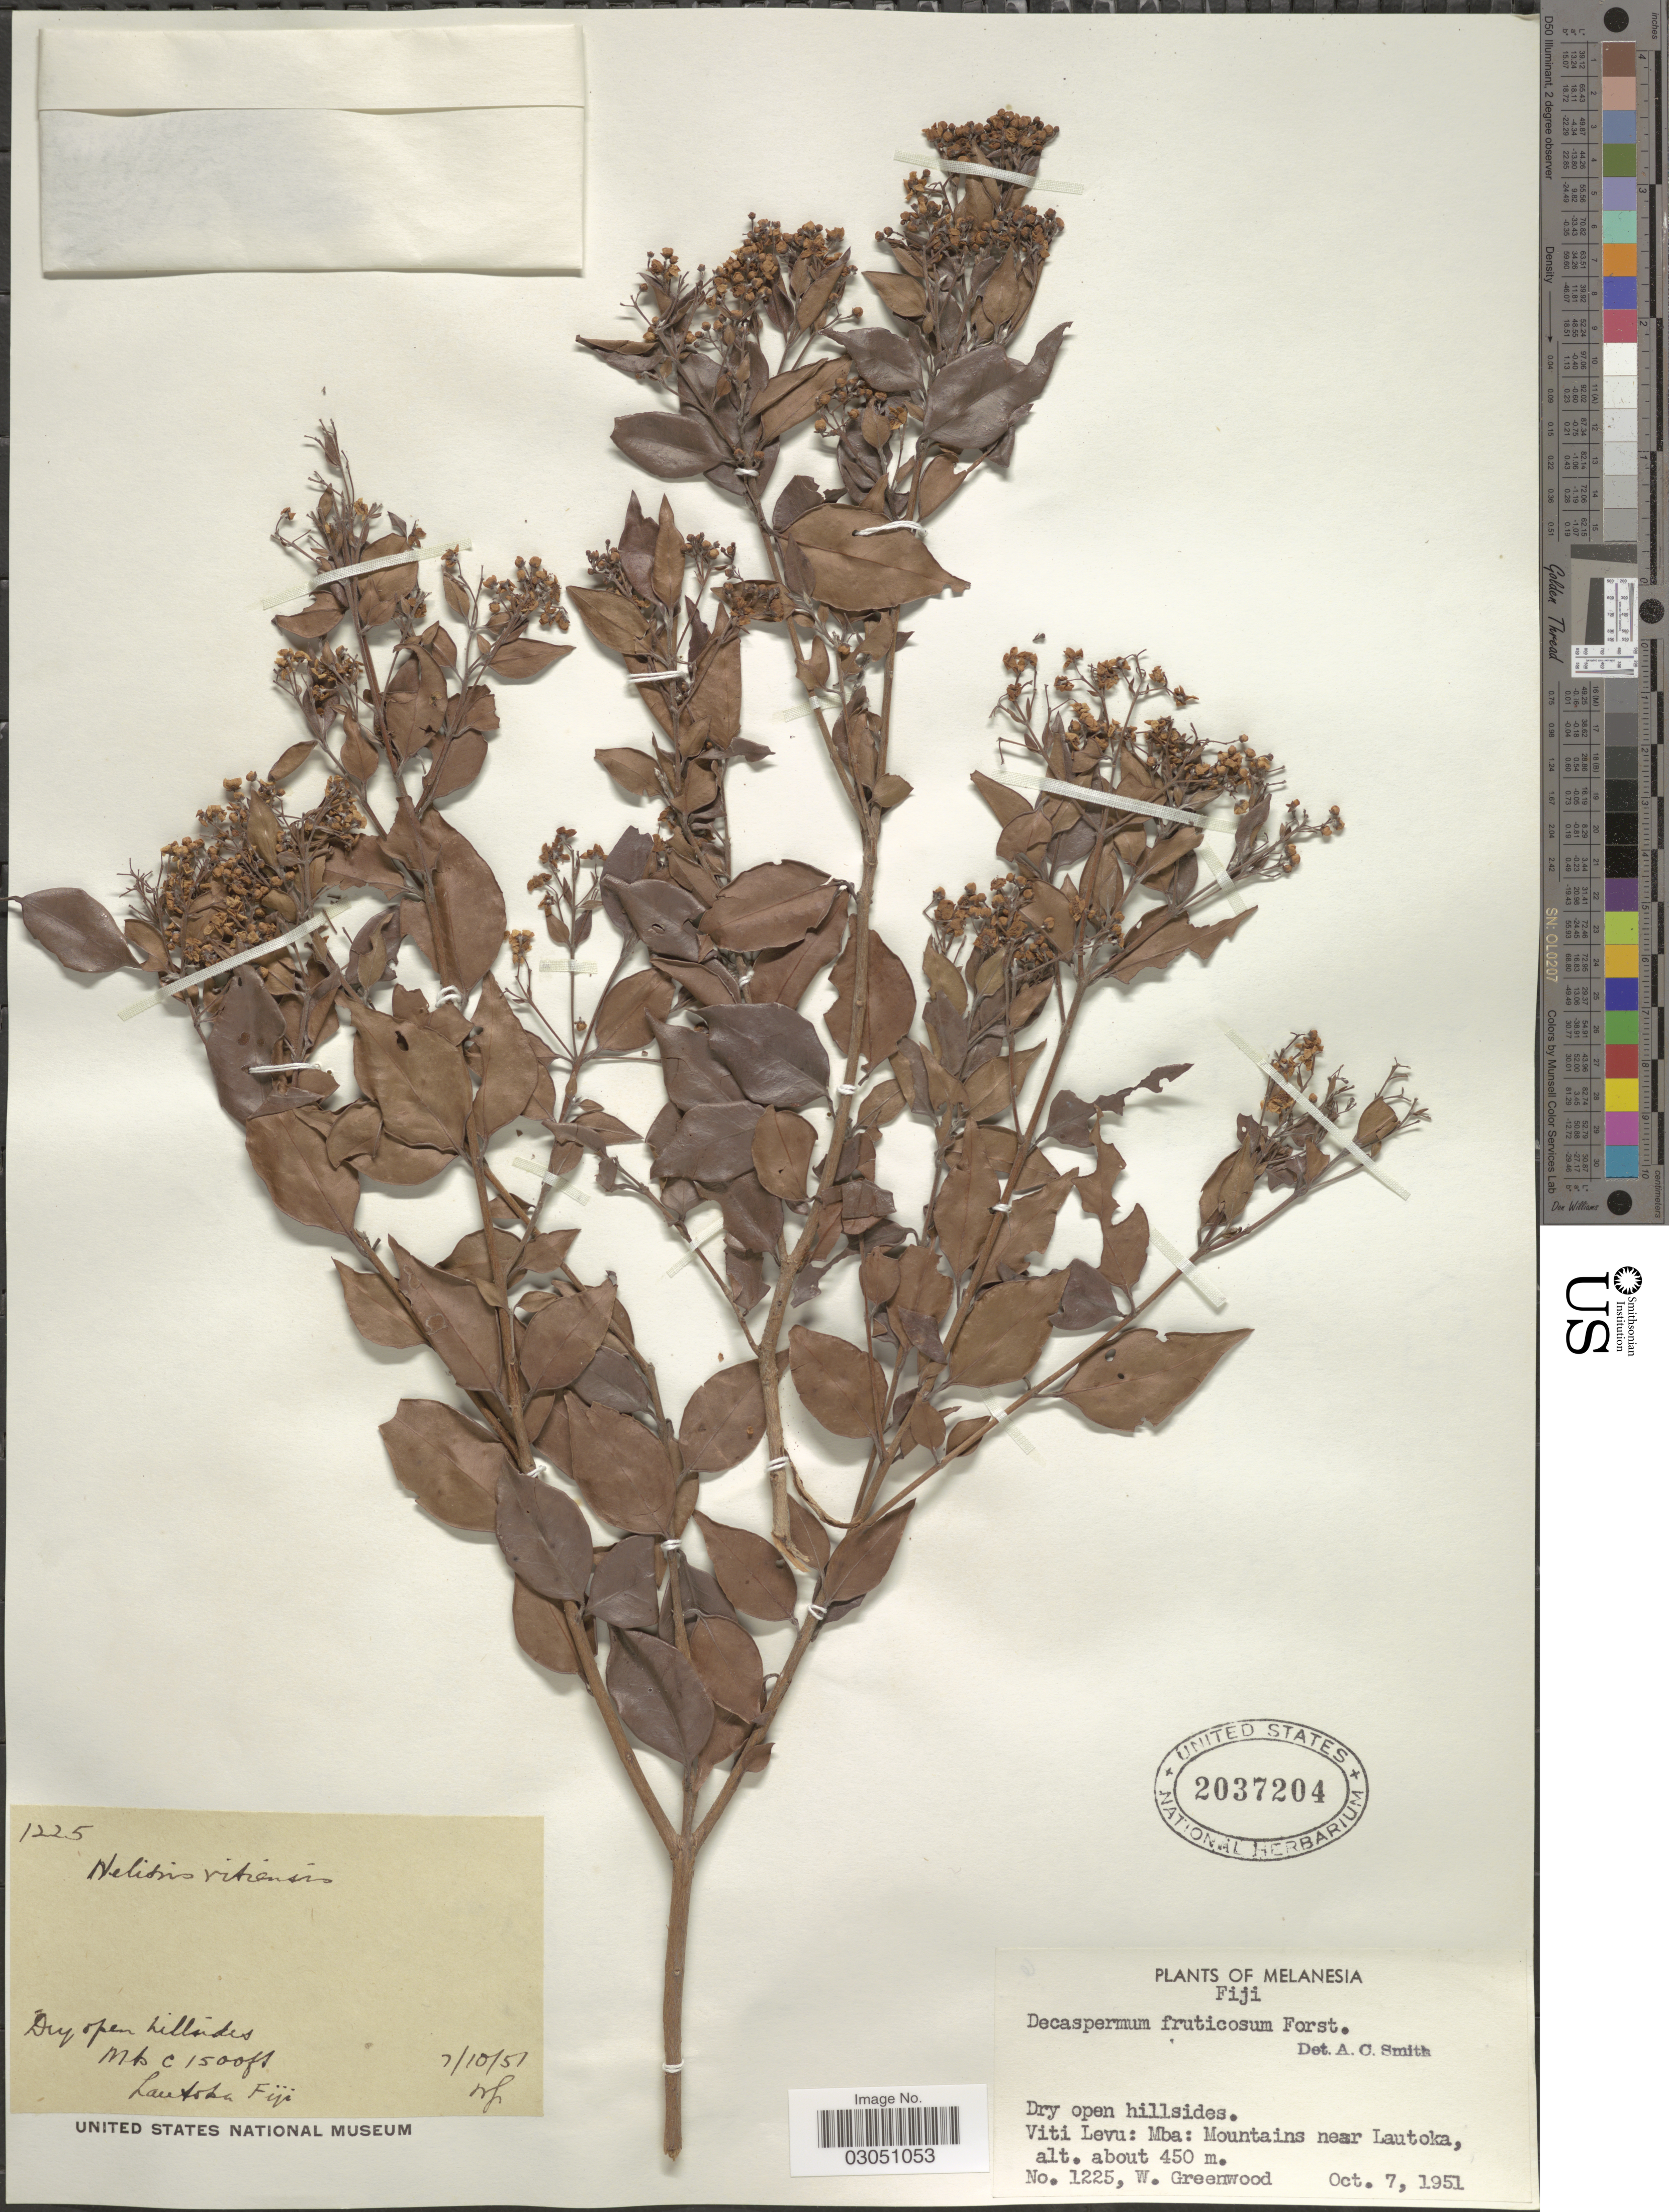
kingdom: Plantae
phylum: Tracheophyta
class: Magnoliopsida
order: Myrtales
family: Myrtaceae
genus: Decaspermum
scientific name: Decaspermum fruticosum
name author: J.R. Forst. & G. Forst.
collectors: W. Greenwood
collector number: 1225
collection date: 1951-10-07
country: Fiji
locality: Melanesia. Viti Levu: Mba: Mountains near Lautoka. Lautoka.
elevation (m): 450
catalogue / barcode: US 2037204